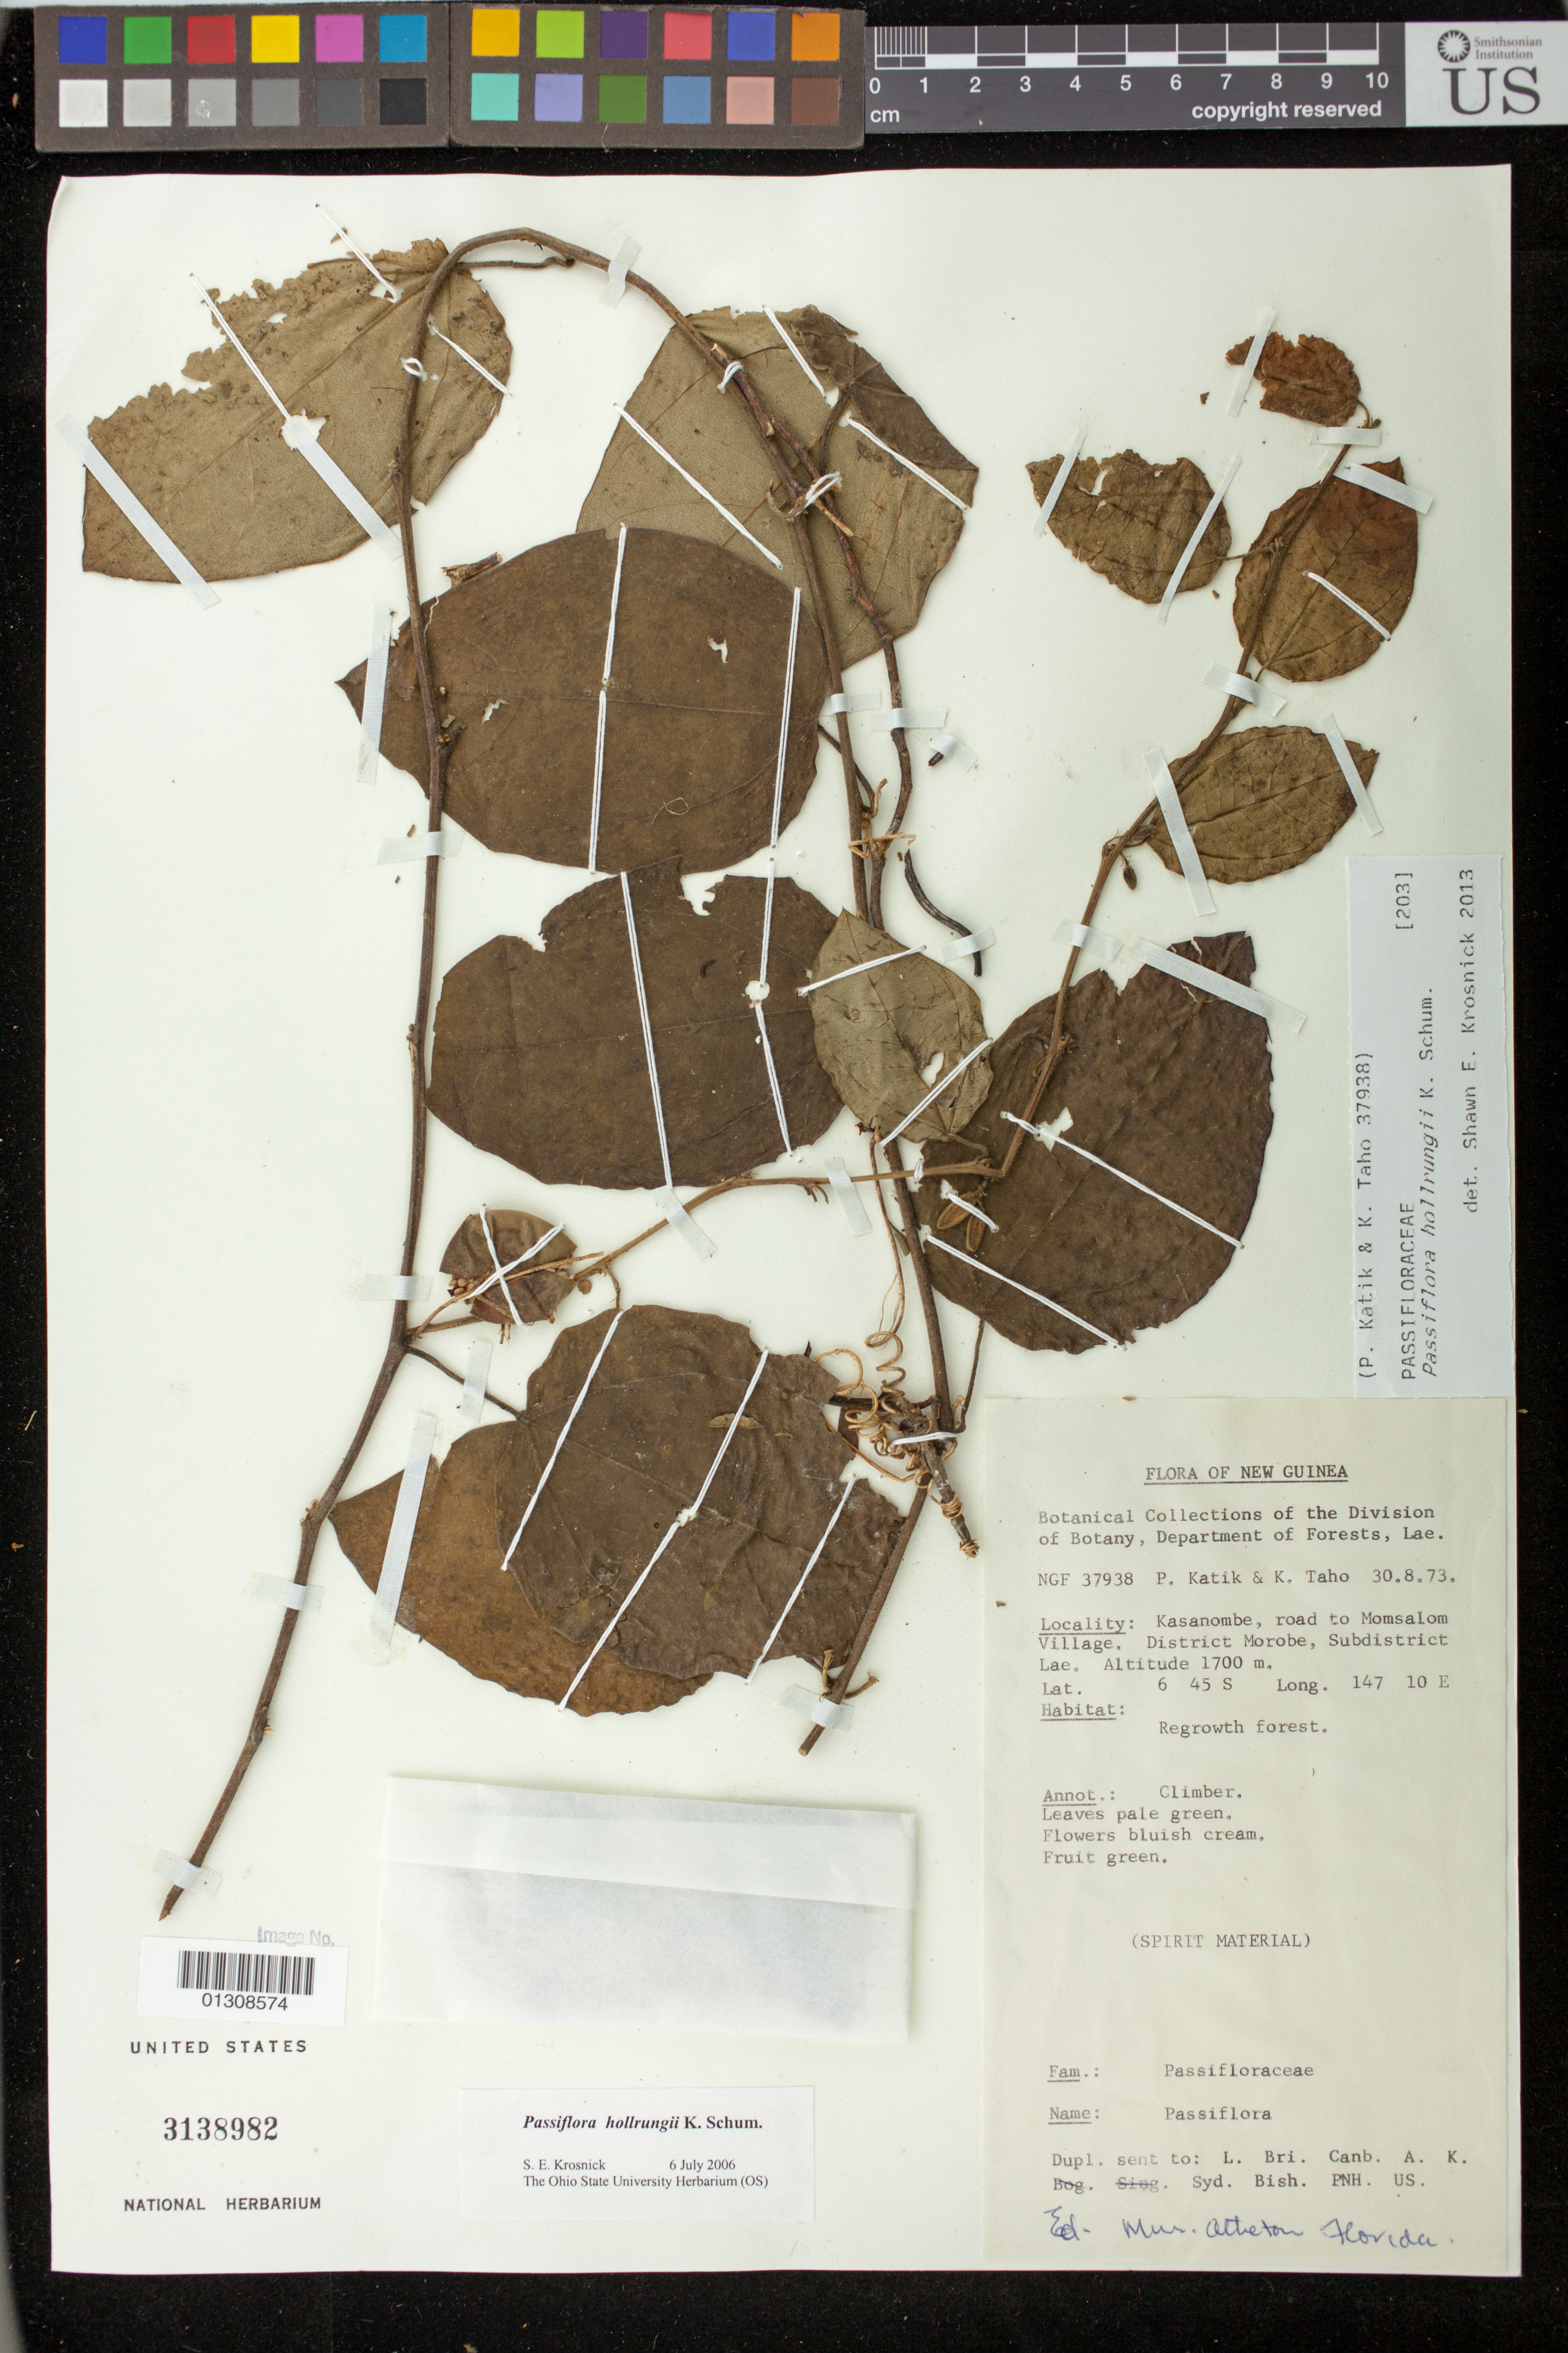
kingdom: Plantae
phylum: Tracheophyta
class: Magnoliopsida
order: Malpighiales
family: Passifloraceae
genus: Passiflora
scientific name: Passiflora hollrungii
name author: K. Schum.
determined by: Krosnick, S. E., (OS), Ohio State University Herbarium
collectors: P. Katik & K. Taho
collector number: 37938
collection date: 1973-08-30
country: Papua New Guinea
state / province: Morobe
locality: Kasanombe, road to Momsalom Village. Subdistrict Lae.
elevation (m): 1700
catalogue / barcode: US 3138982